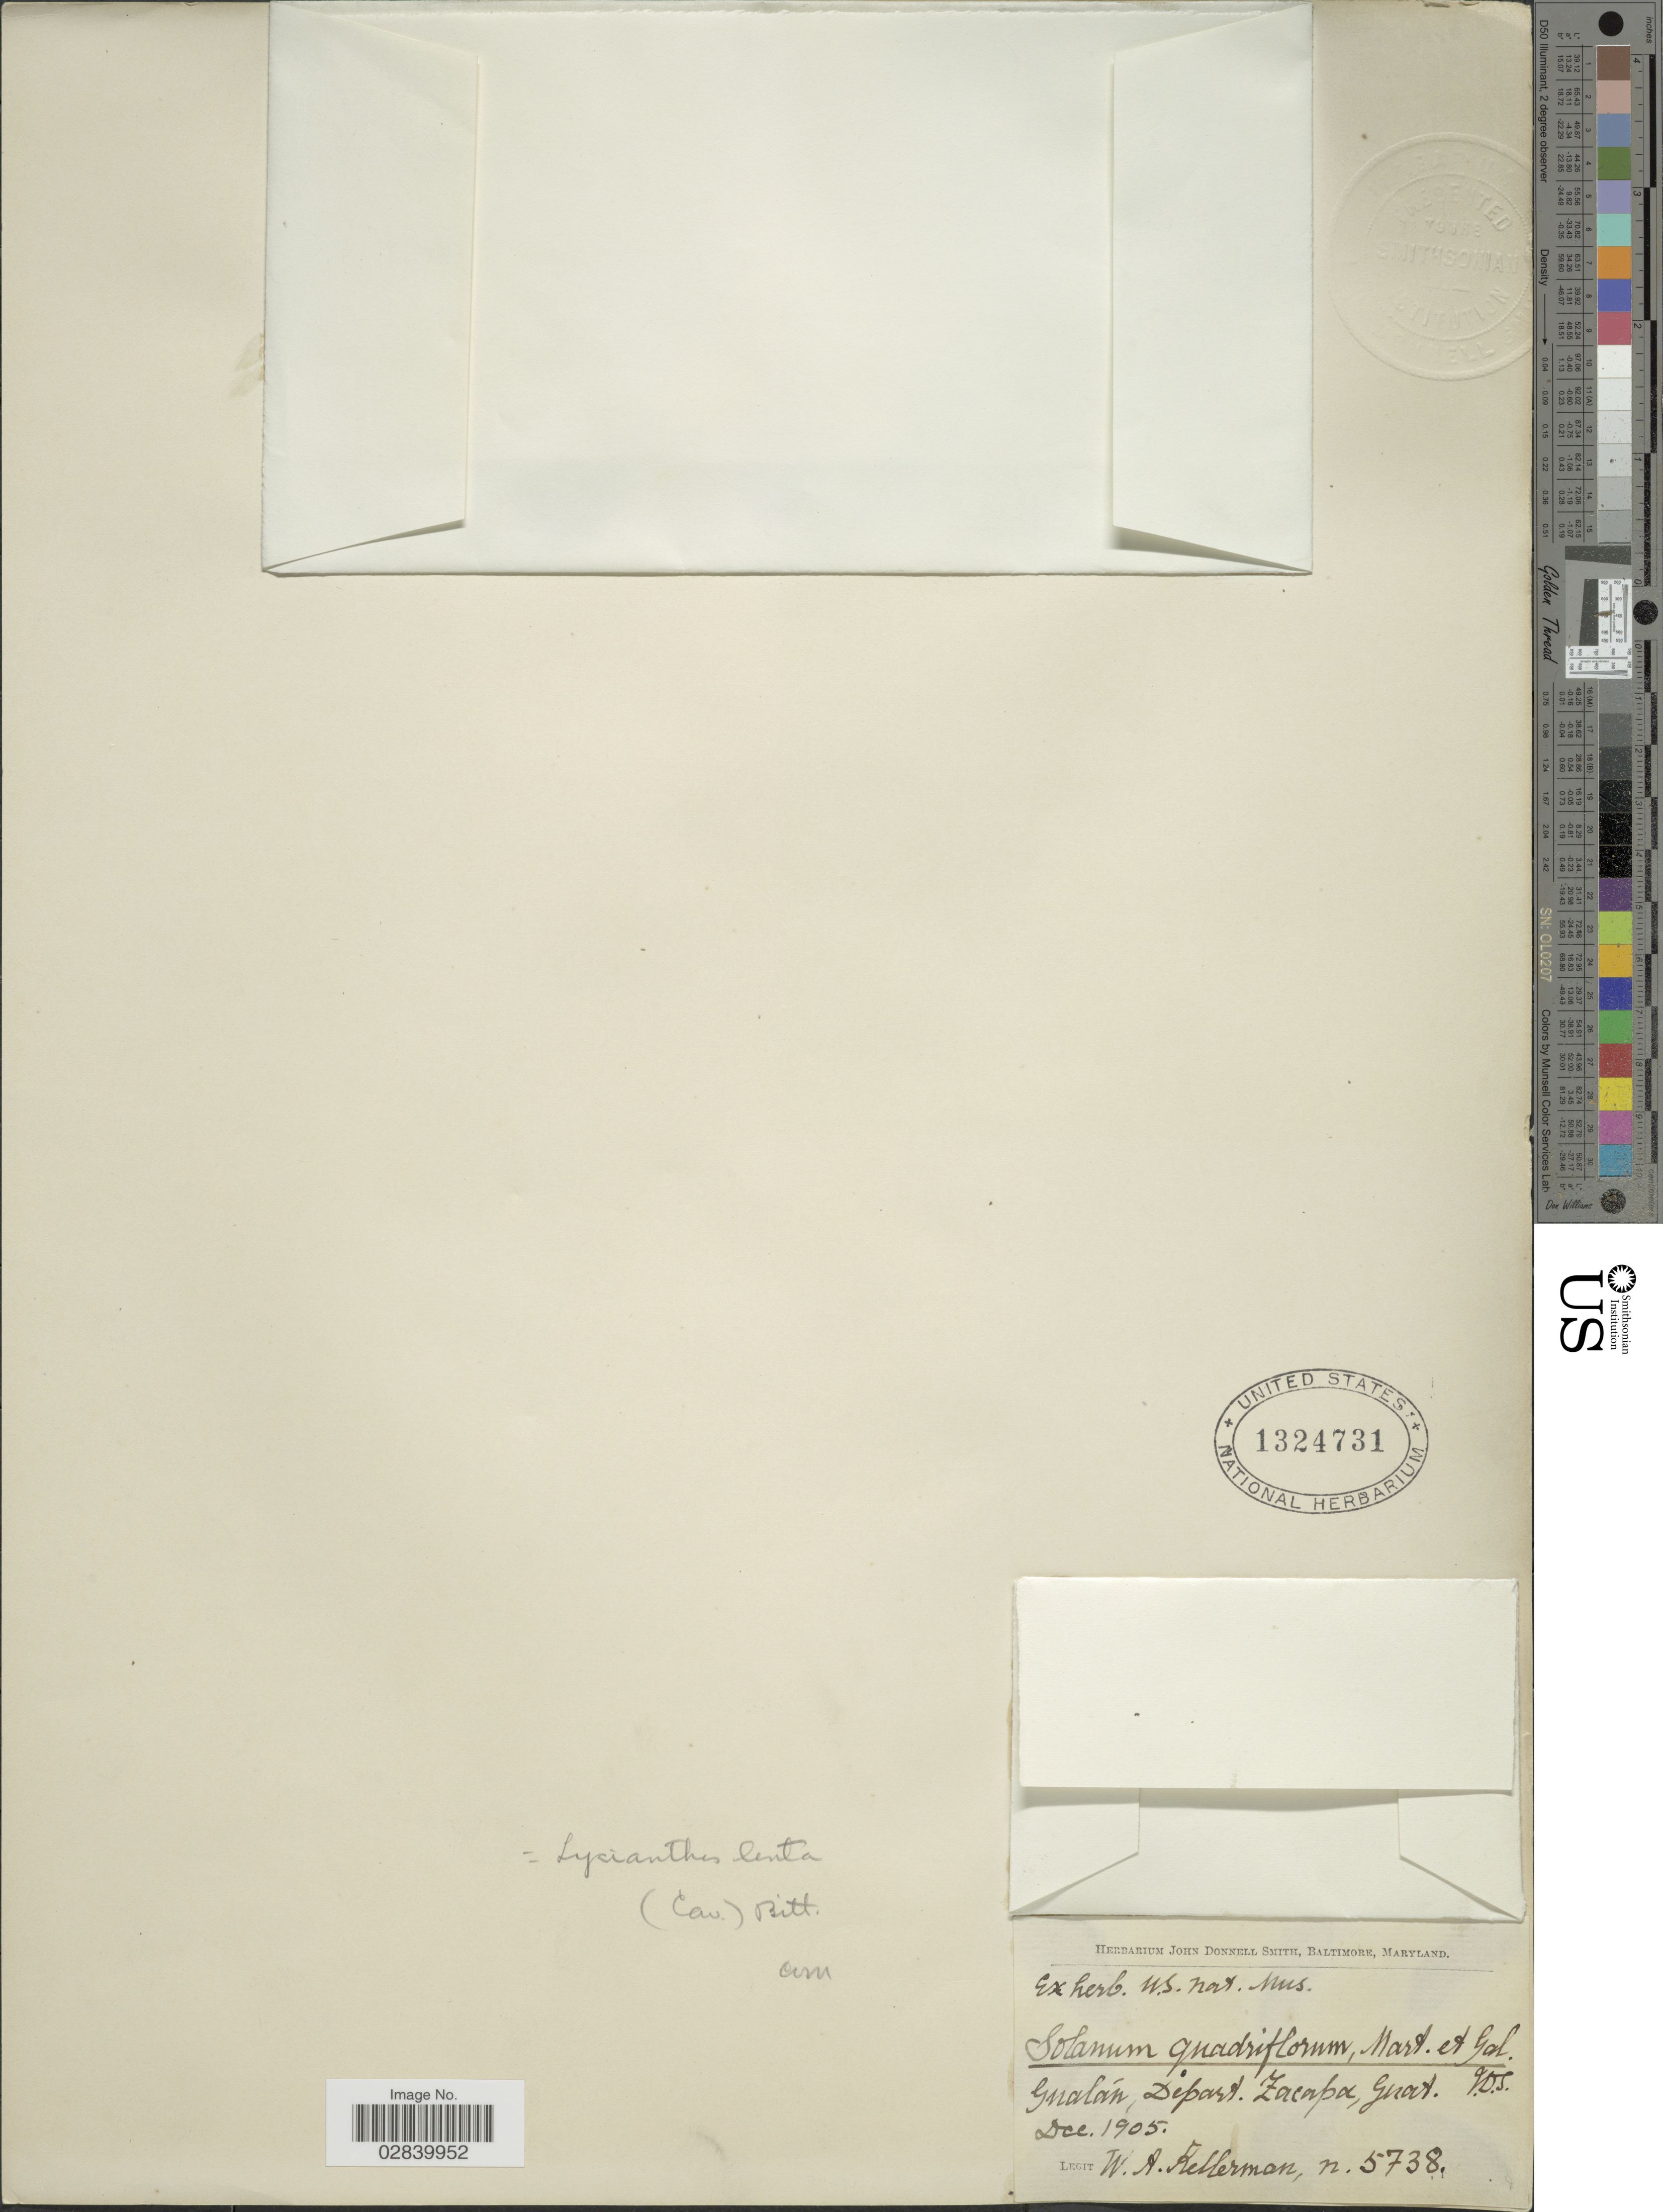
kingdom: Plantae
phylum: Tracheophyta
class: Magnoliopsida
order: Solanales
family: Solanaceae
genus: Lycianthes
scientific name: Lycianthes lenta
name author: (Cav.) Bitter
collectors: W. Kellerman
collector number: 5738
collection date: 1905-12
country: Guatemala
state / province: Zacapa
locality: Gualán, Depart. Zacapac.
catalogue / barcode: US 1324731